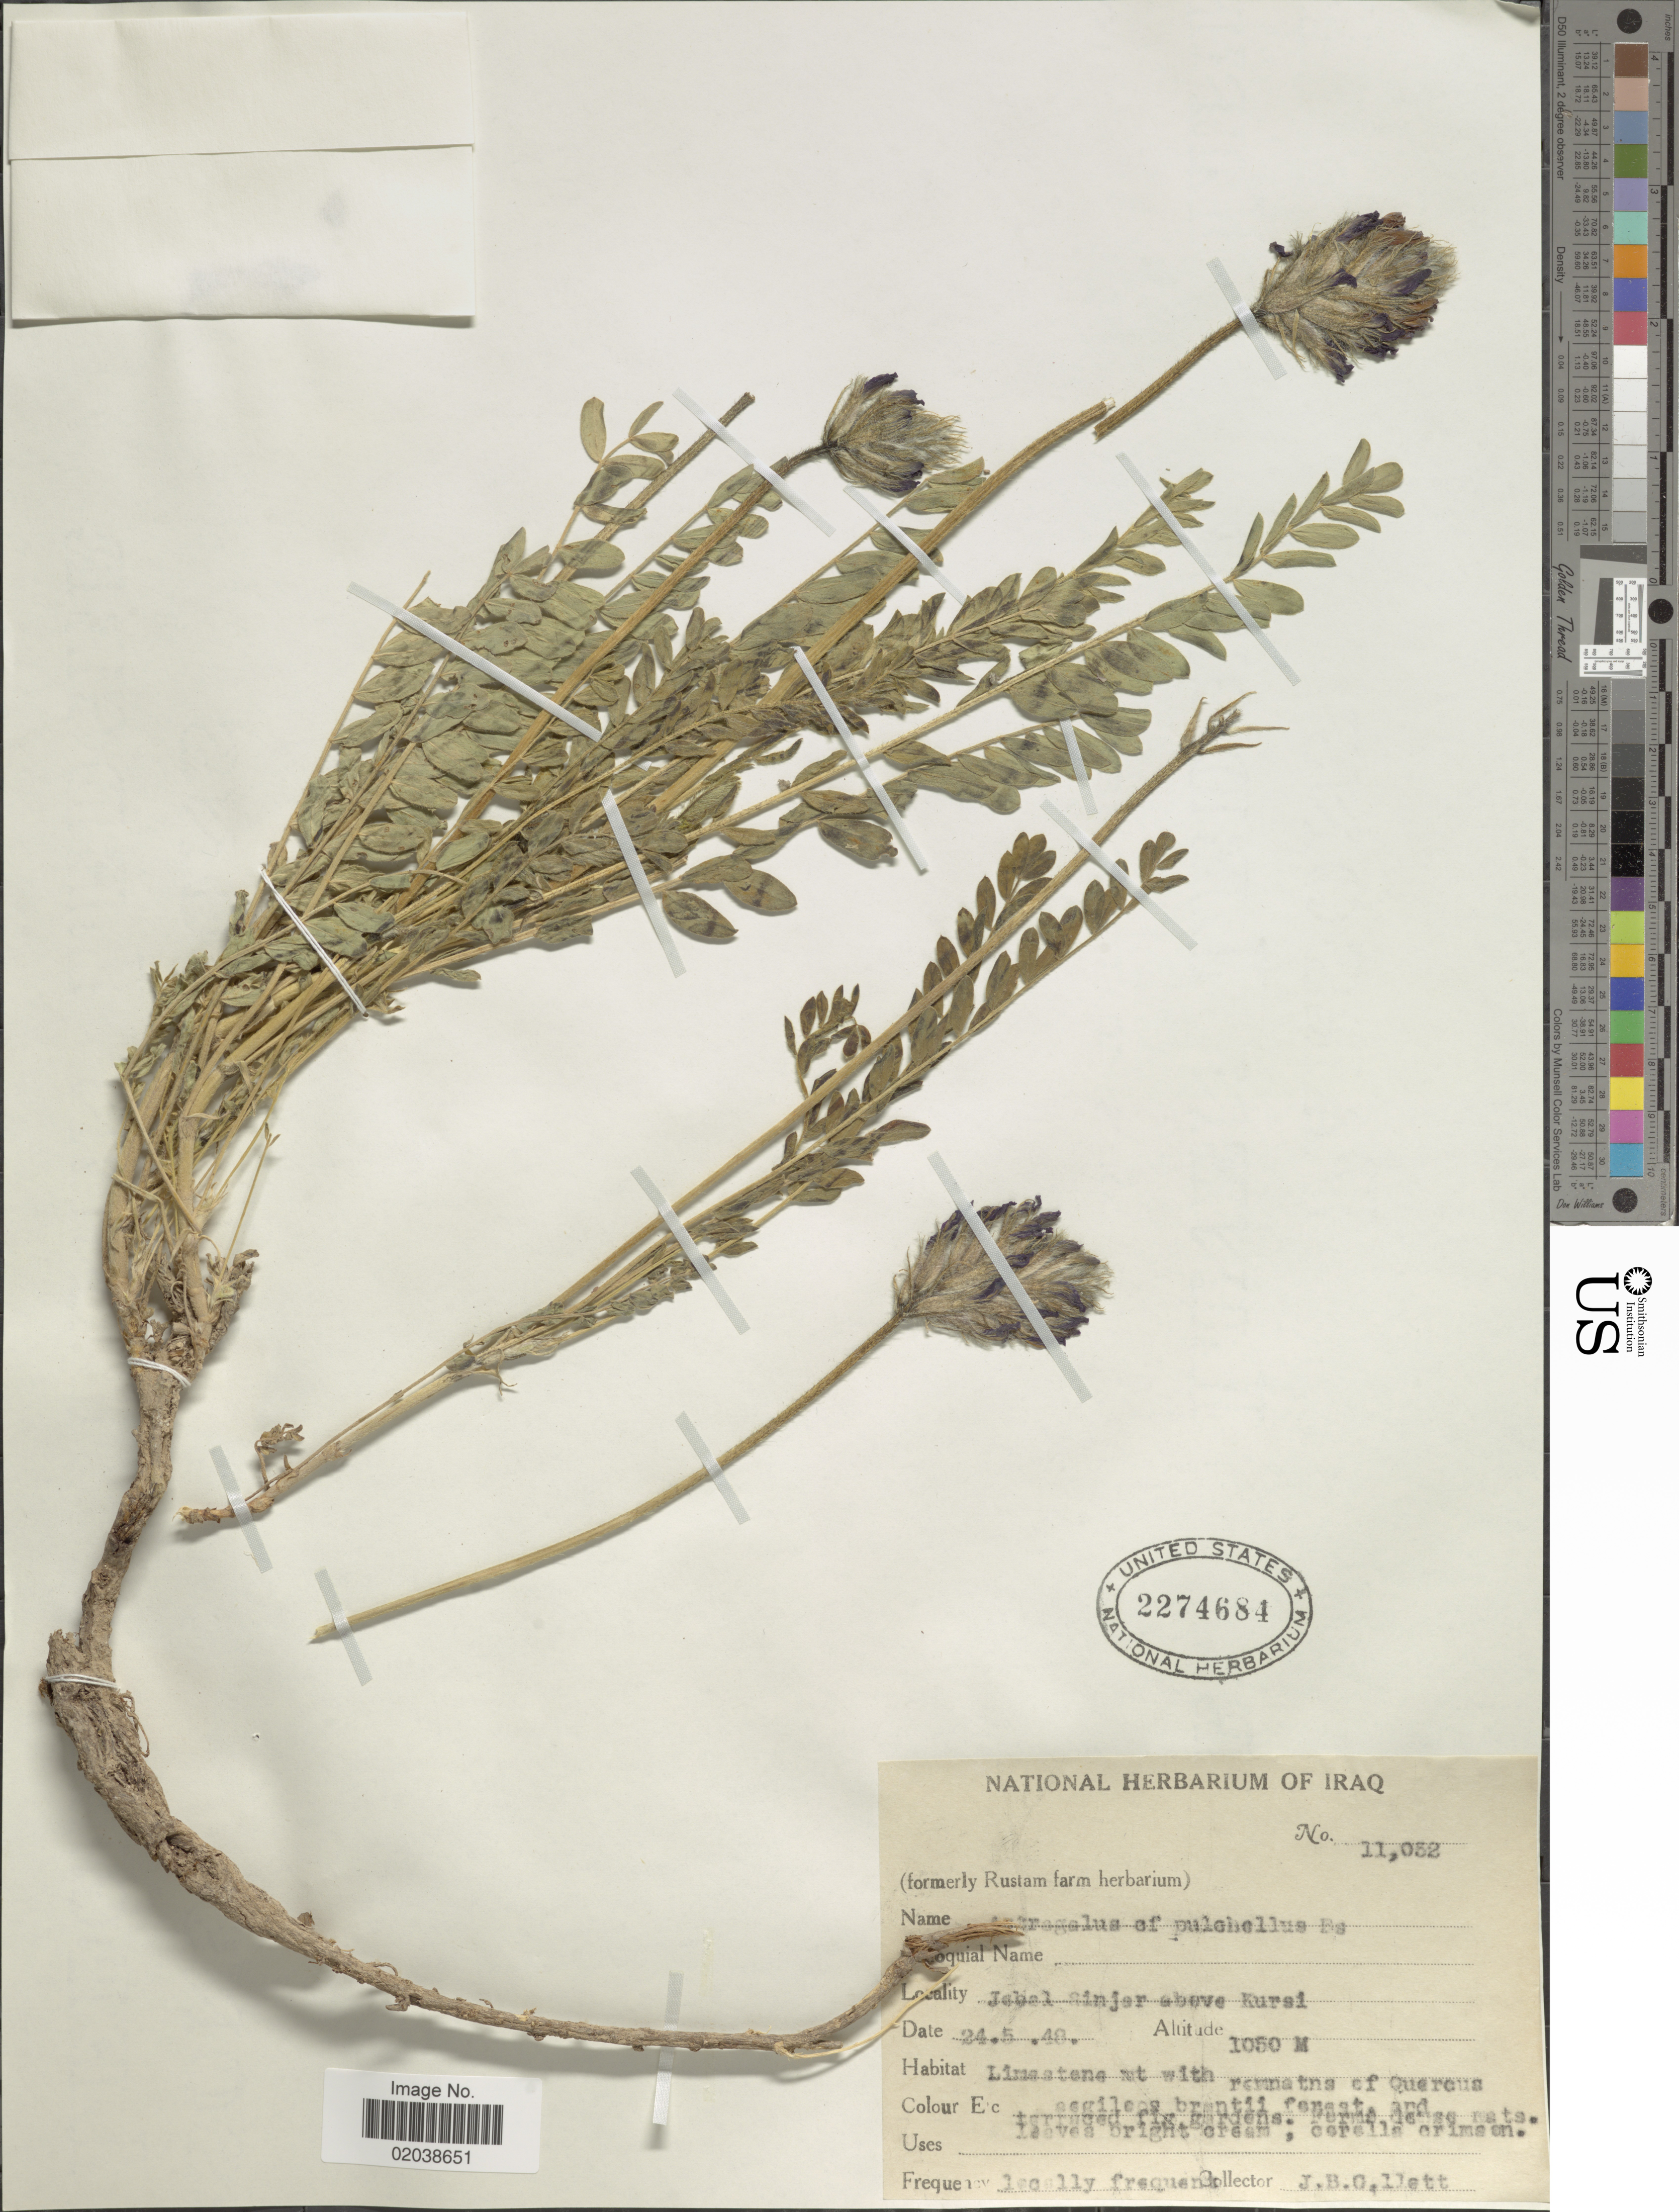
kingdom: Plantae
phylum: Tracheophyta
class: Magnoliopsida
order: Fabales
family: Fabaceae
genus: Astragalus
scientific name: Astragalus pulchellus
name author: Boiss.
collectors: J. B. Gillett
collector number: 11032*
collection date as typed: Transcribed d/m/y: 24/5/48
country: Iraq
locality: Jebel sinjar above Kursi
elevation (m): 1050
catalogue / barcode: US 2274684